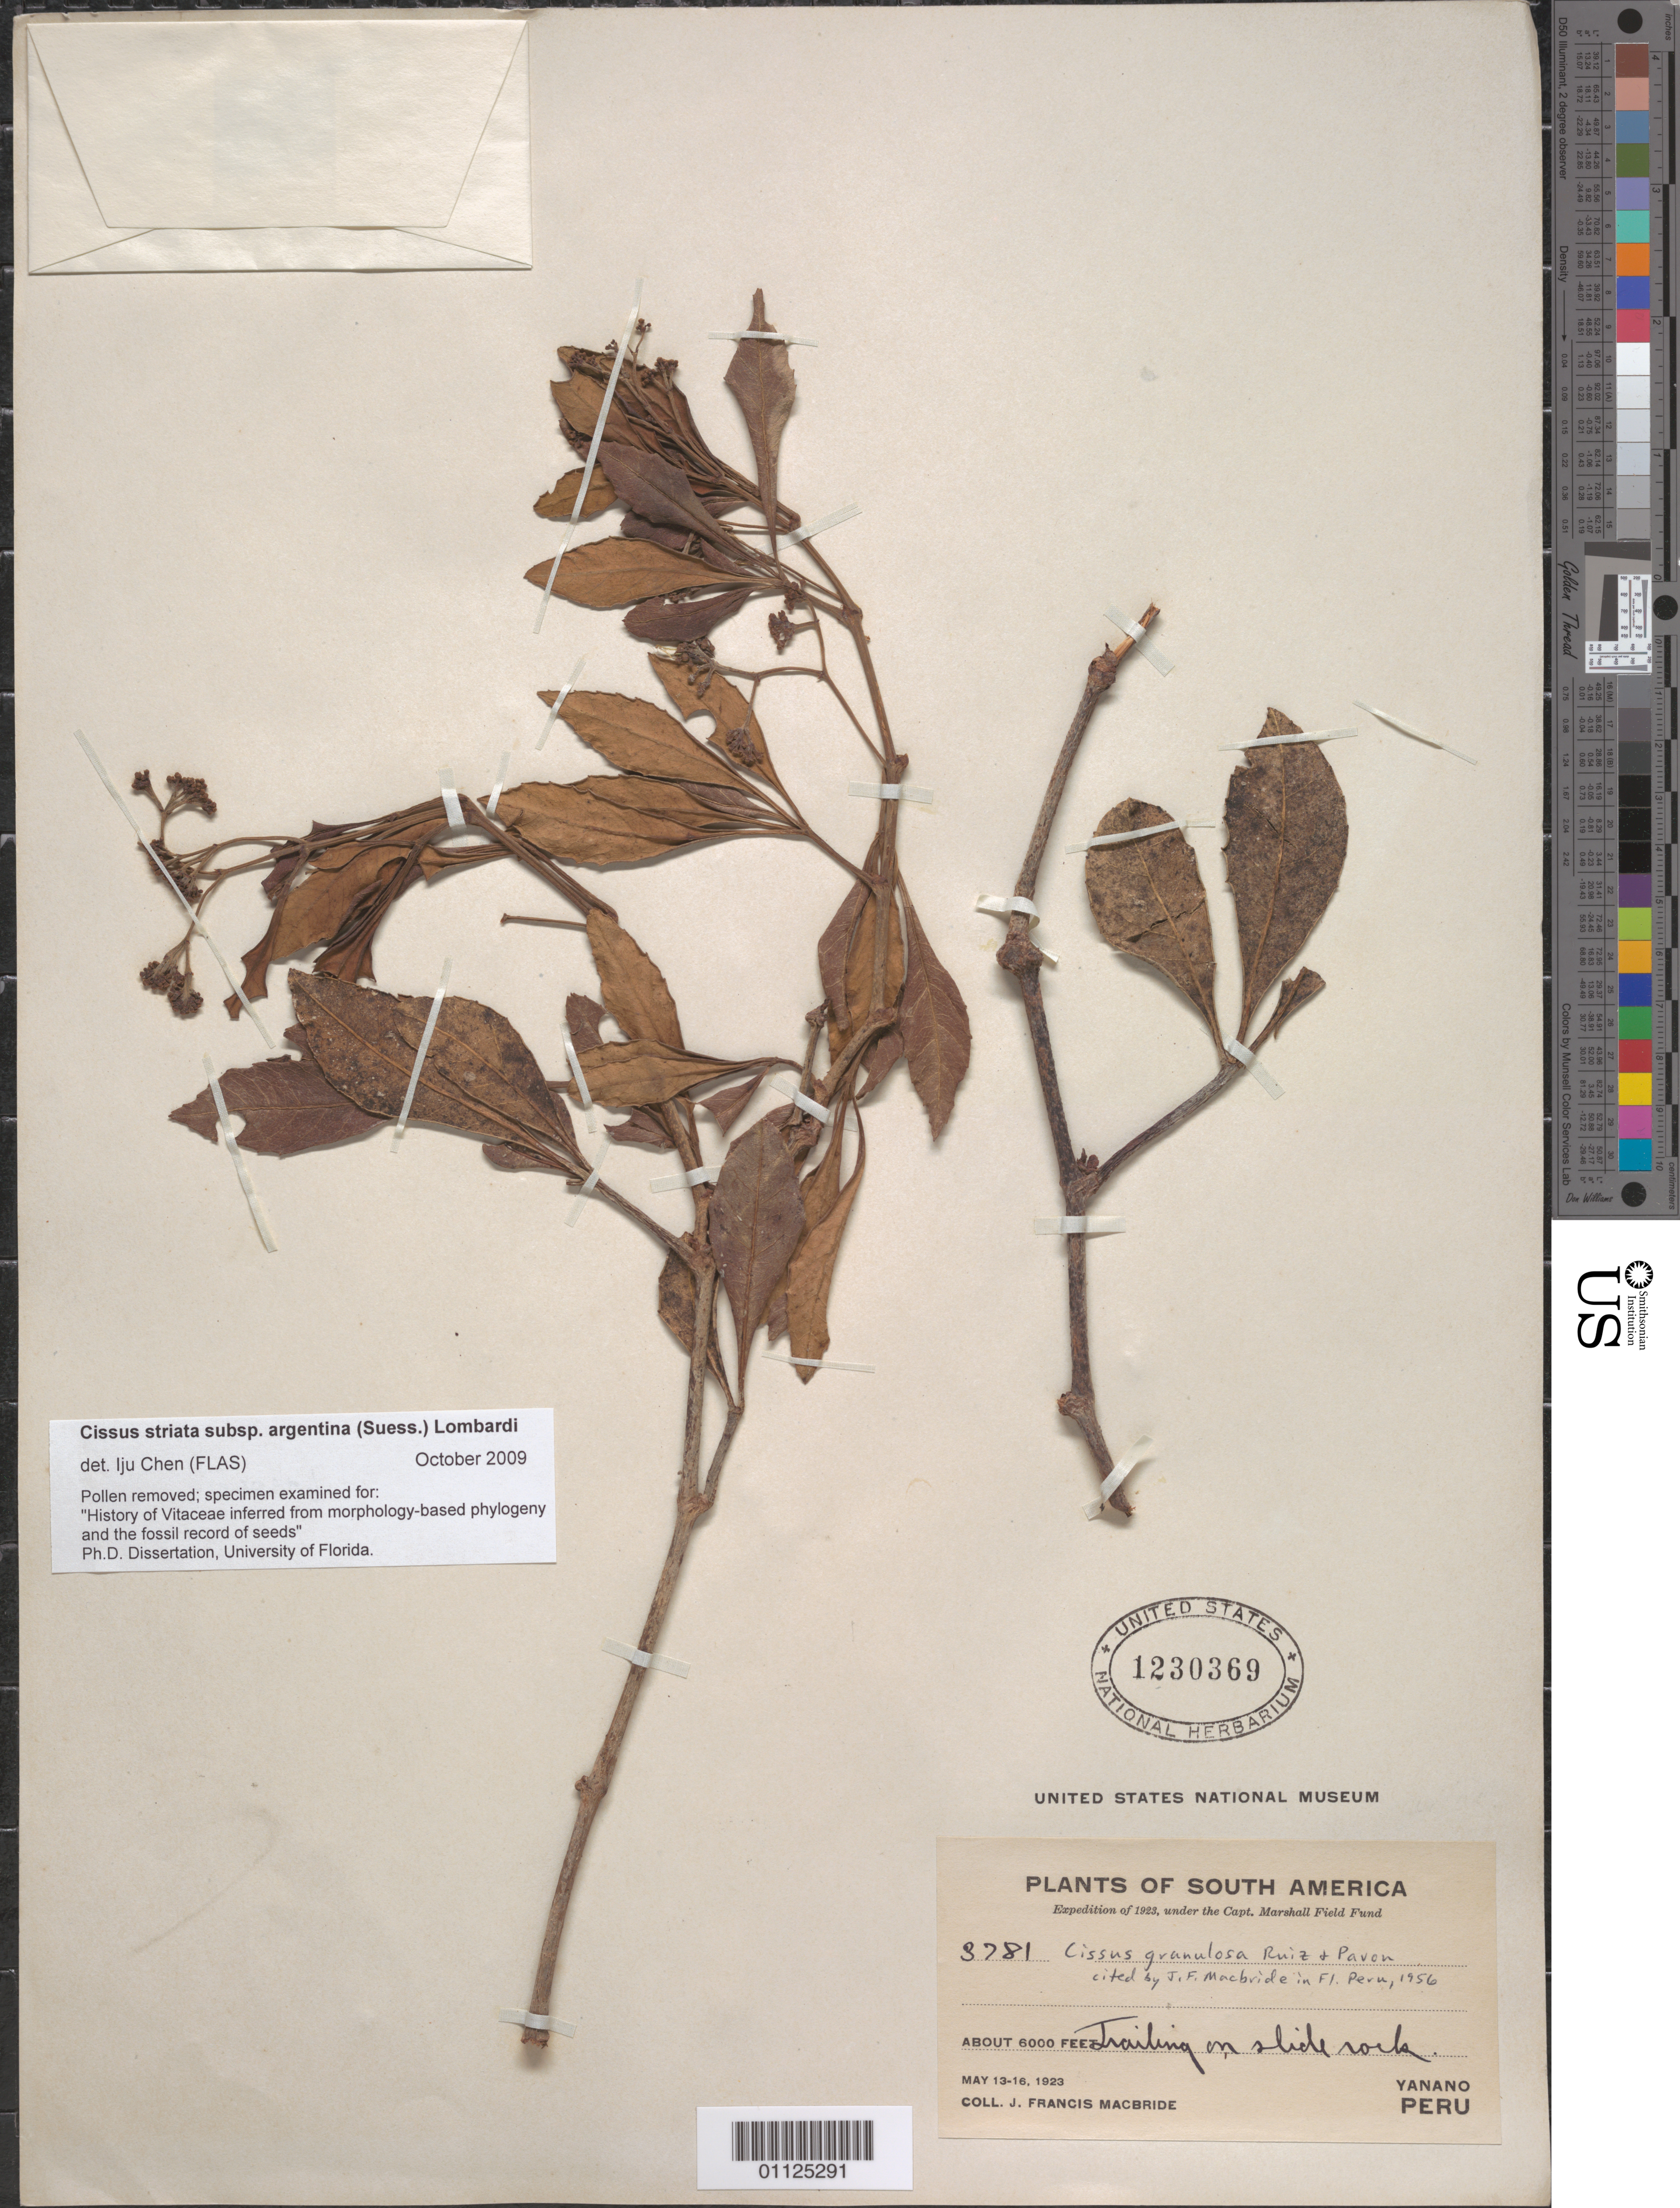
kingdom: Plantae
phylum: Tracheophyta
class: Magnoliopsida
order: Vitales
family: Vitaceae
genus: Clematicissus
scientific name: Clematicissus striata subsp. argentina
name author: (Suess.) Lombardi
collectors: J. F. Macbride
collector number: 3781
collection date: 1923-05-13/1923-05-16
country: Peru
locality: Yanano.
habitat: Trailing on slide rock.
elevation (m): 1829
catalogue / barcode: US 1230369